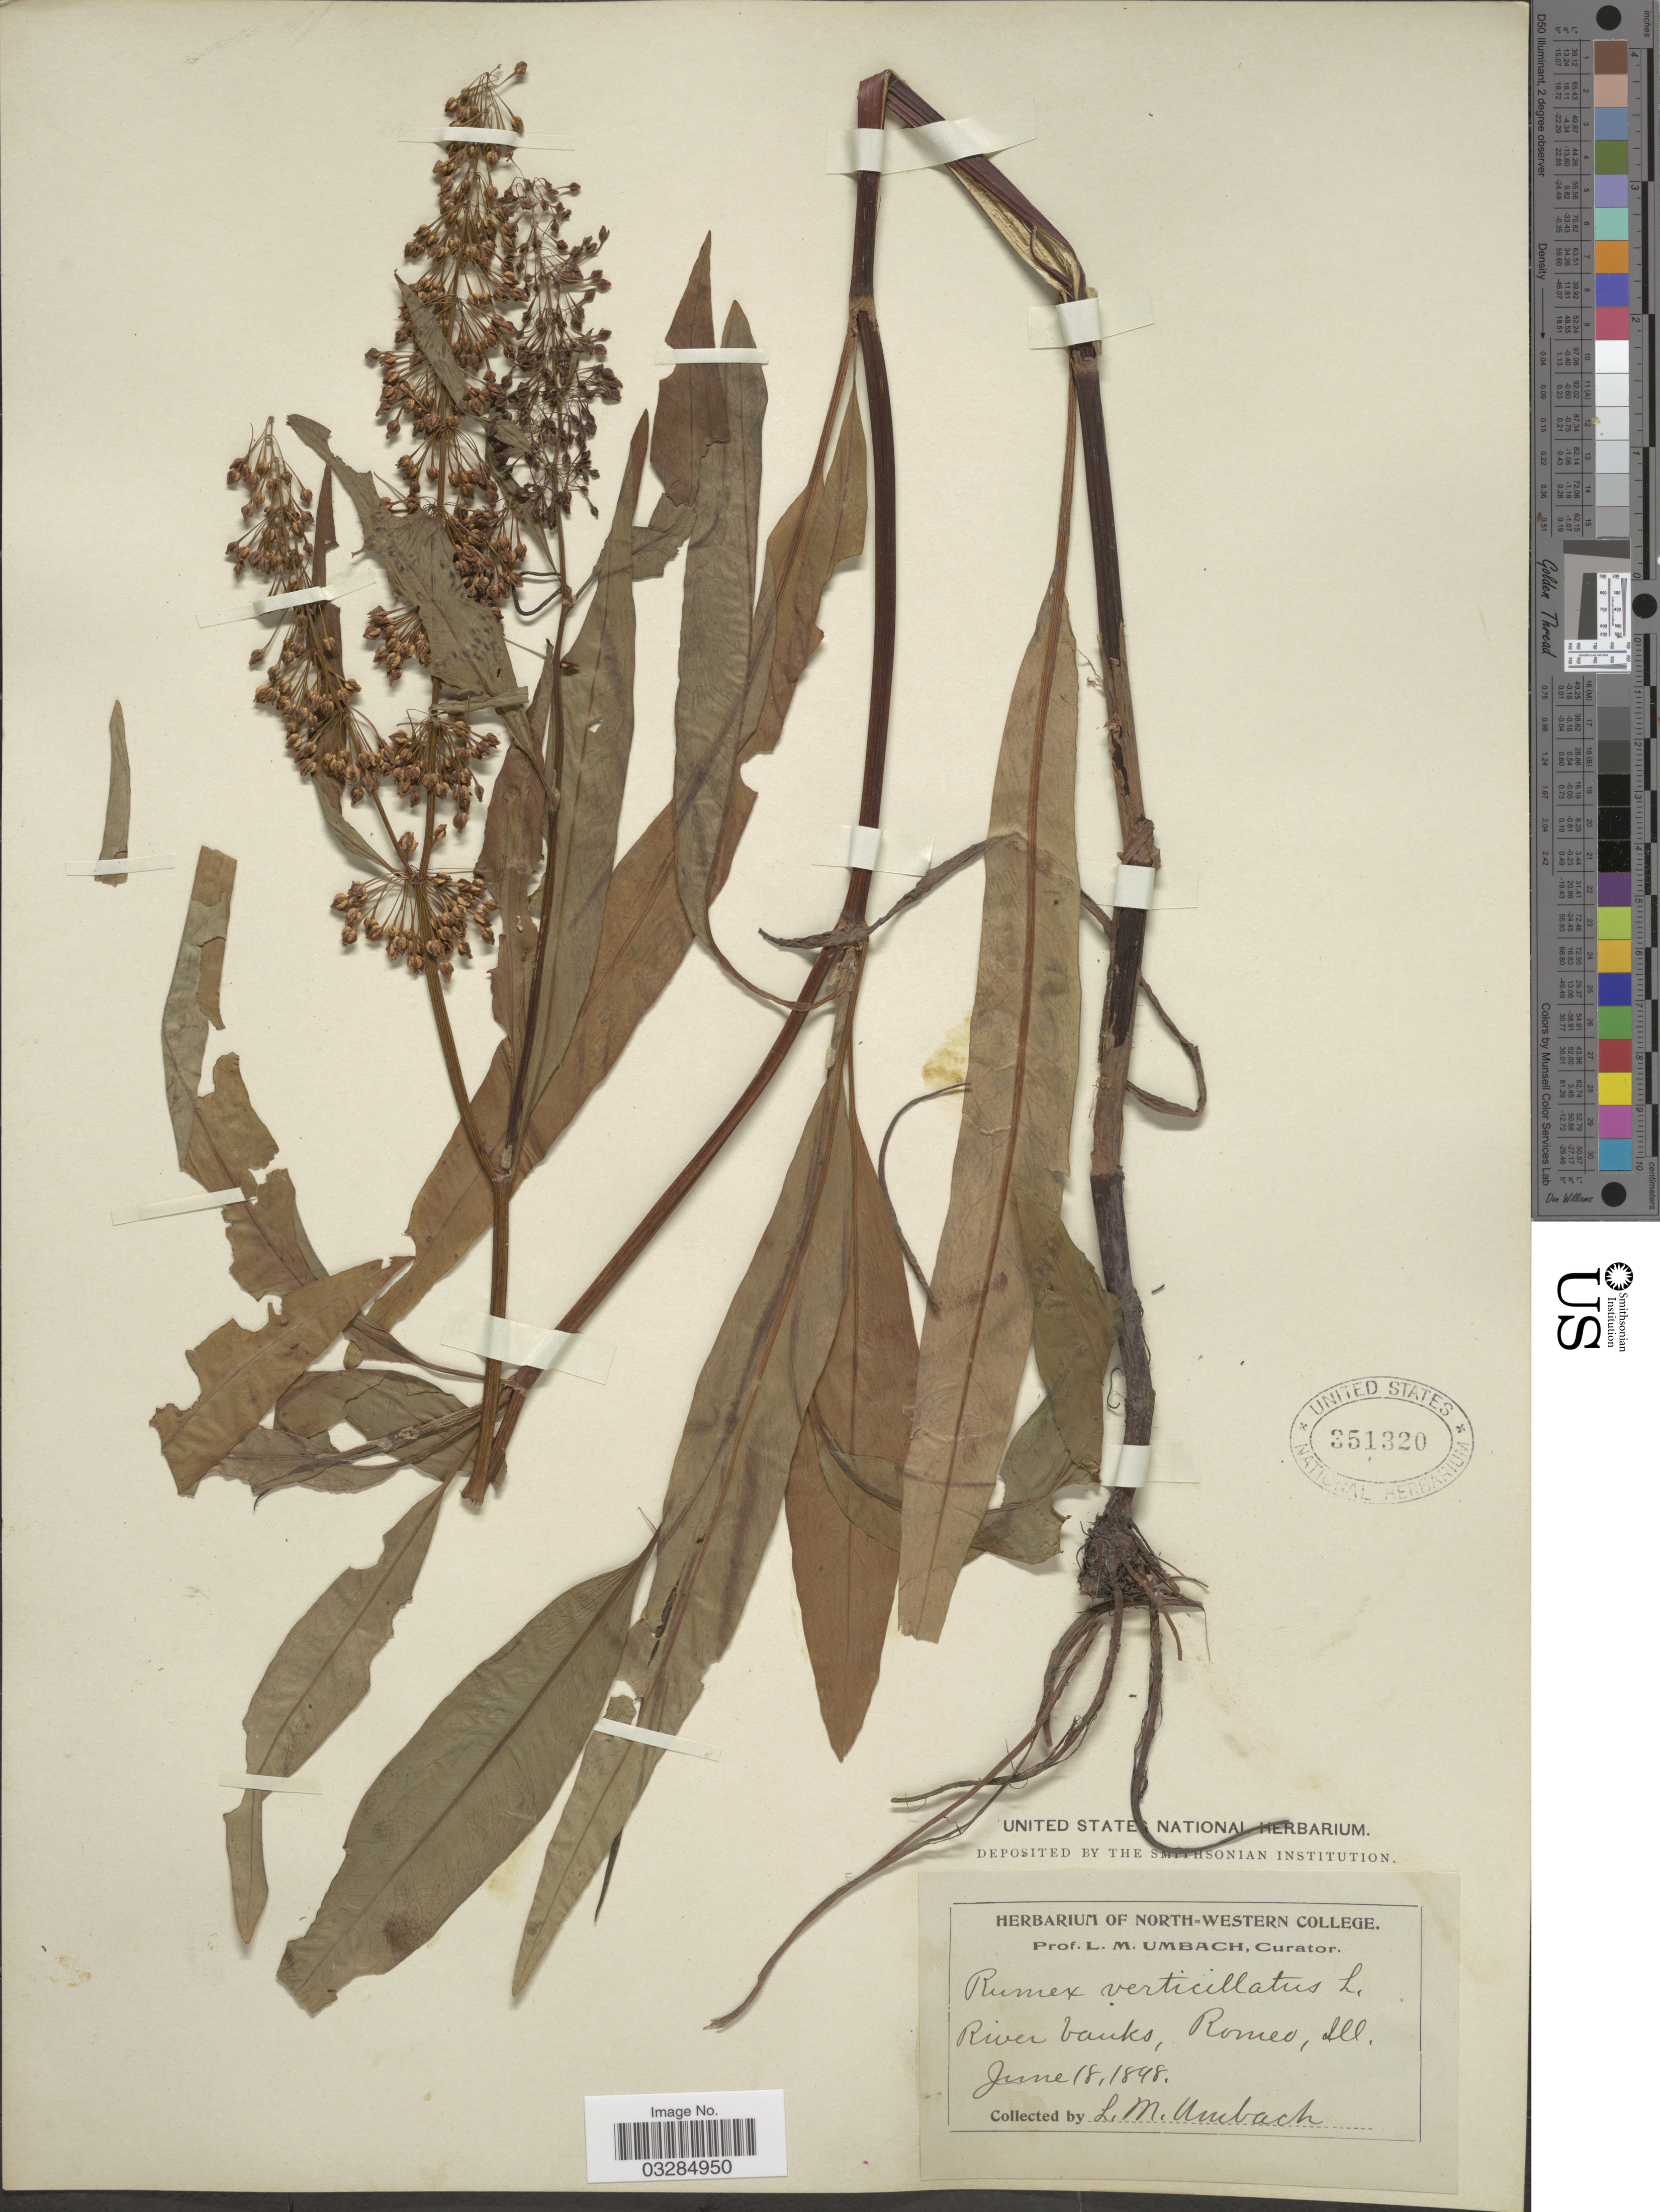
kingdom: Plantae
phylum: Tracheophyta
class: Magnoliopsida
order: Caryophyllales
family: Polygonaceae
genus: Rumex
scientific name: Rumex verticillatus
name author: L.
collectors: L. M. Umbach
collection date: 1898-06-18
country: United States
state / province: Illinois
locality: River banks, Romeo.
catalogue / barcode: US 351320